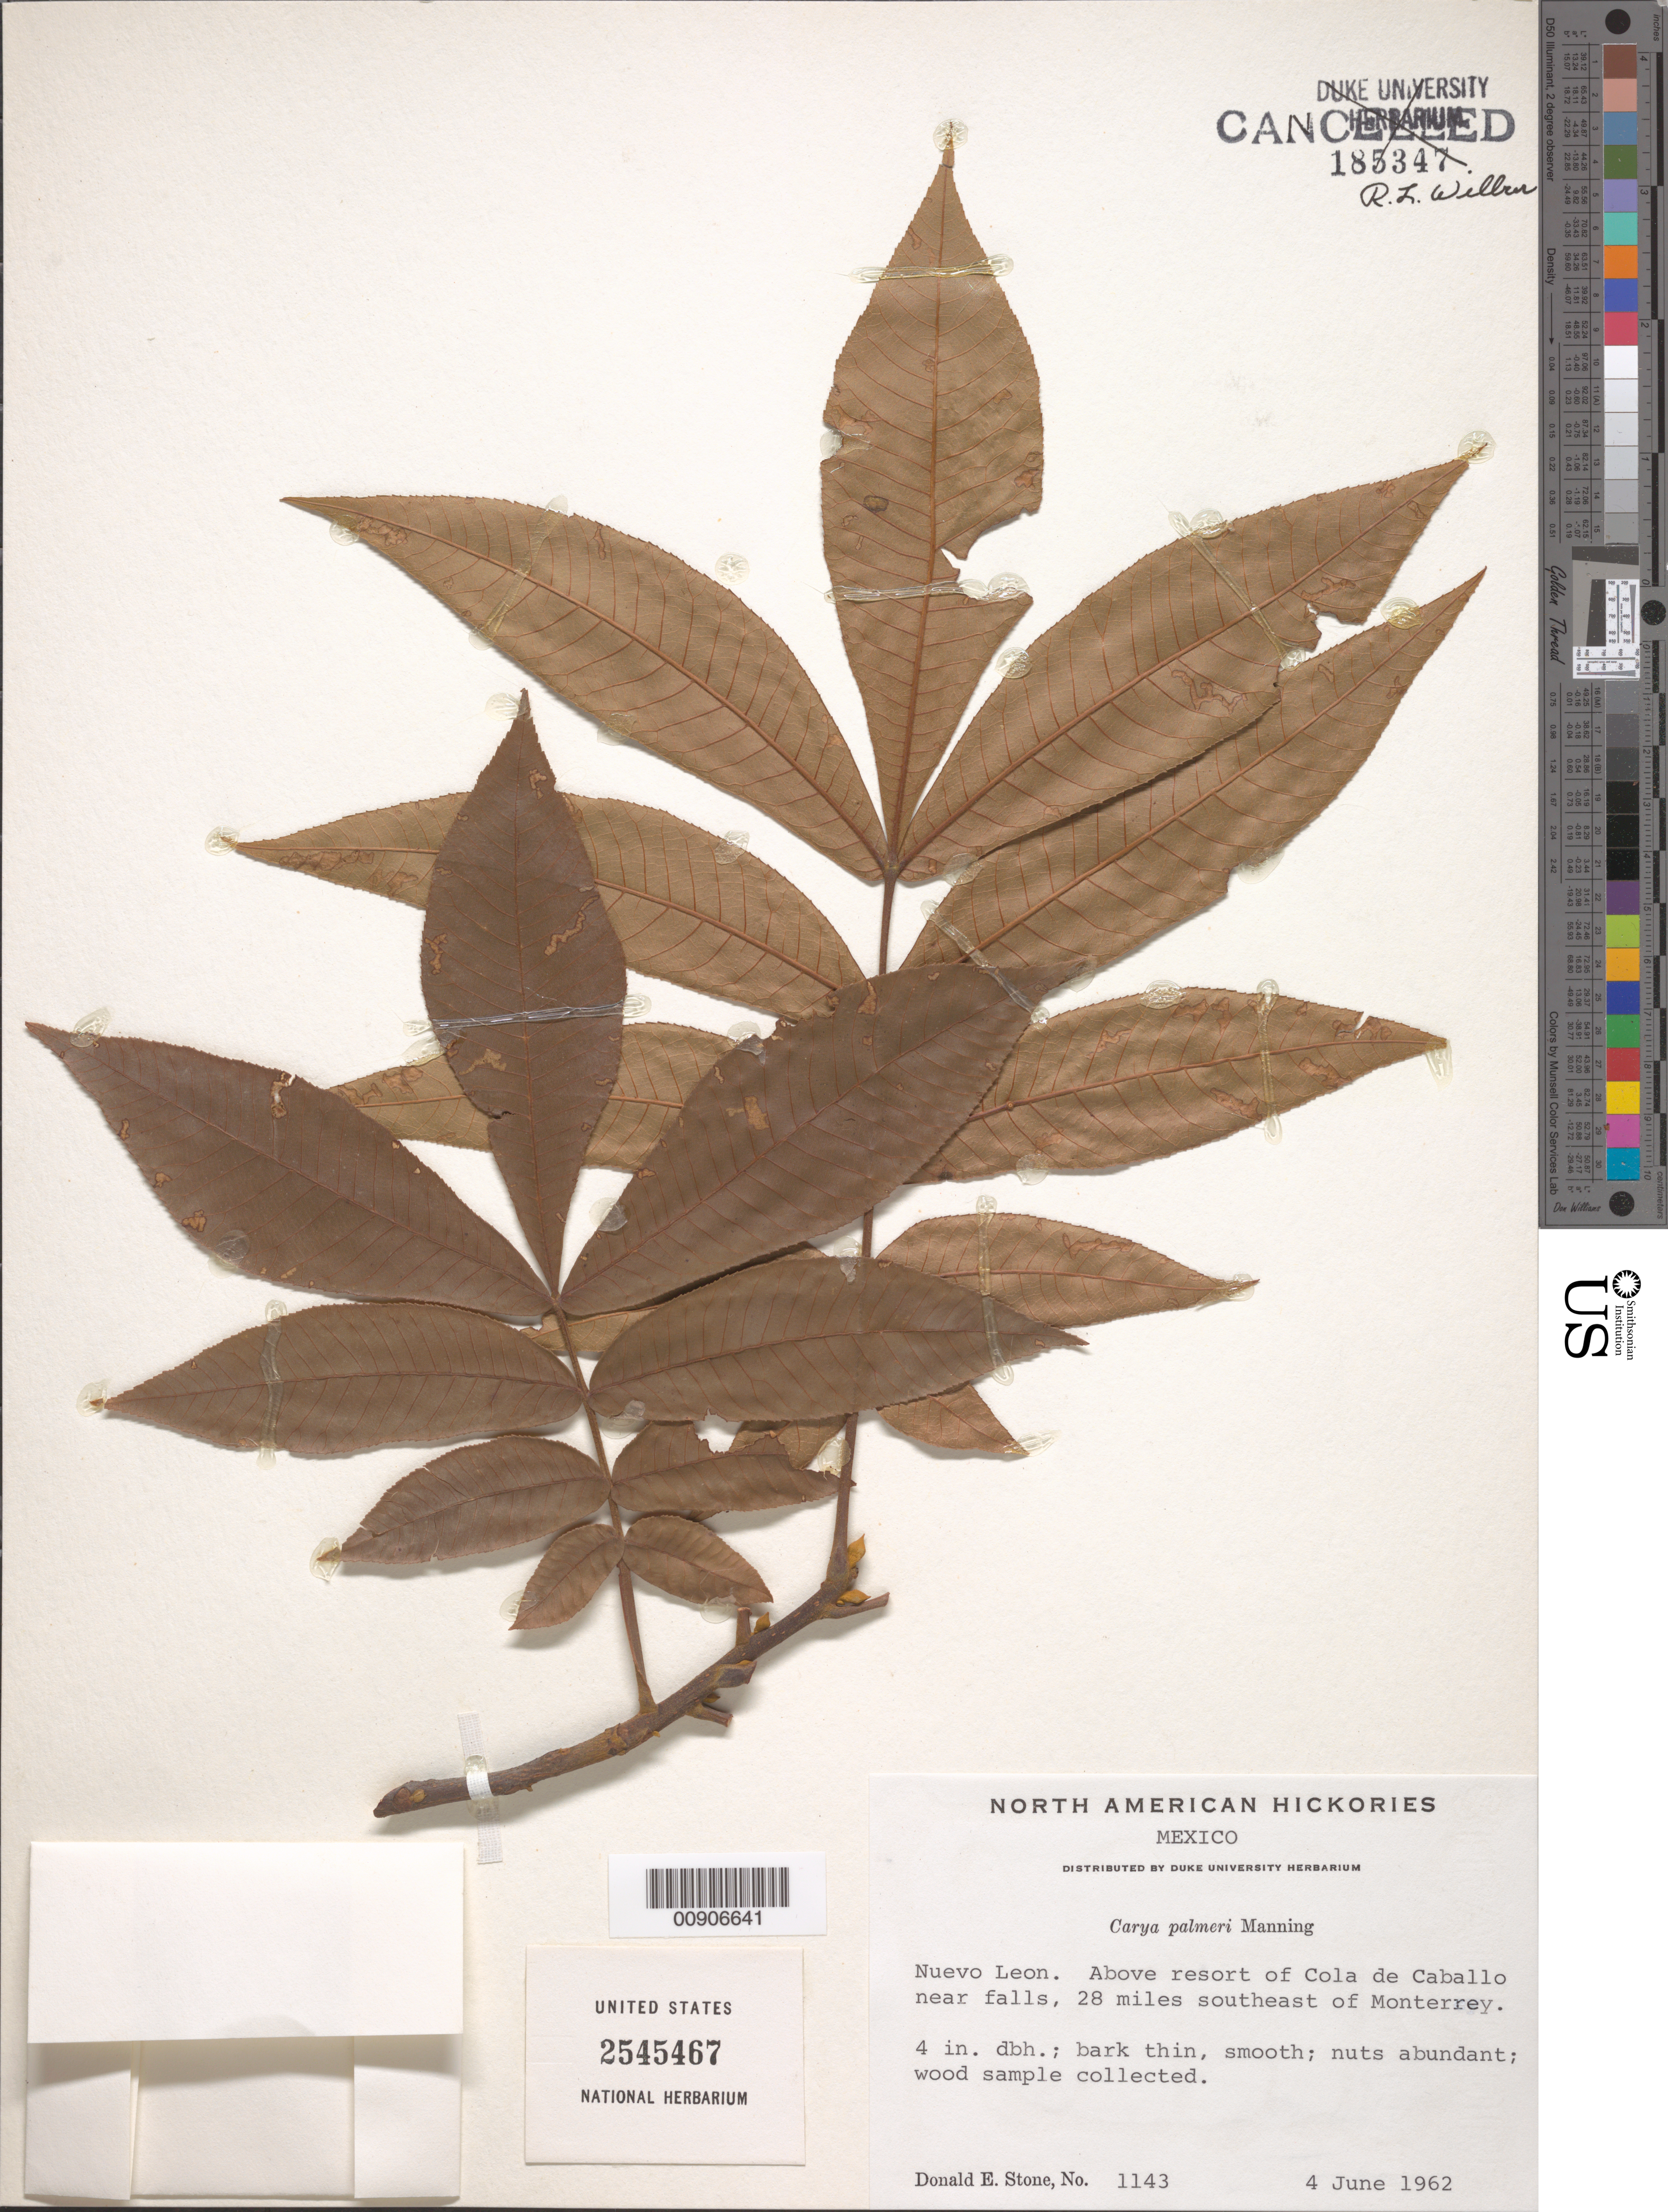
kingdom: Plantae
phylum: Tracheophyta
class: Magnoliopsida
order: Fagales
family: Juglandaceae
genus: Carya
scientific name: Carya palmeri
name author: Manning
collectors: D. E. Stone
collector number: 1143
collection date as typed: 04 Jun 1962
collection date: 1962-06-04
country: Mexico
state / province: Nuevo León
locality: Nuevo León. Above resort of Cola de Caballo near falls, 28 miles southeast of Monterrey.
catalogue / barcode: US 2545467